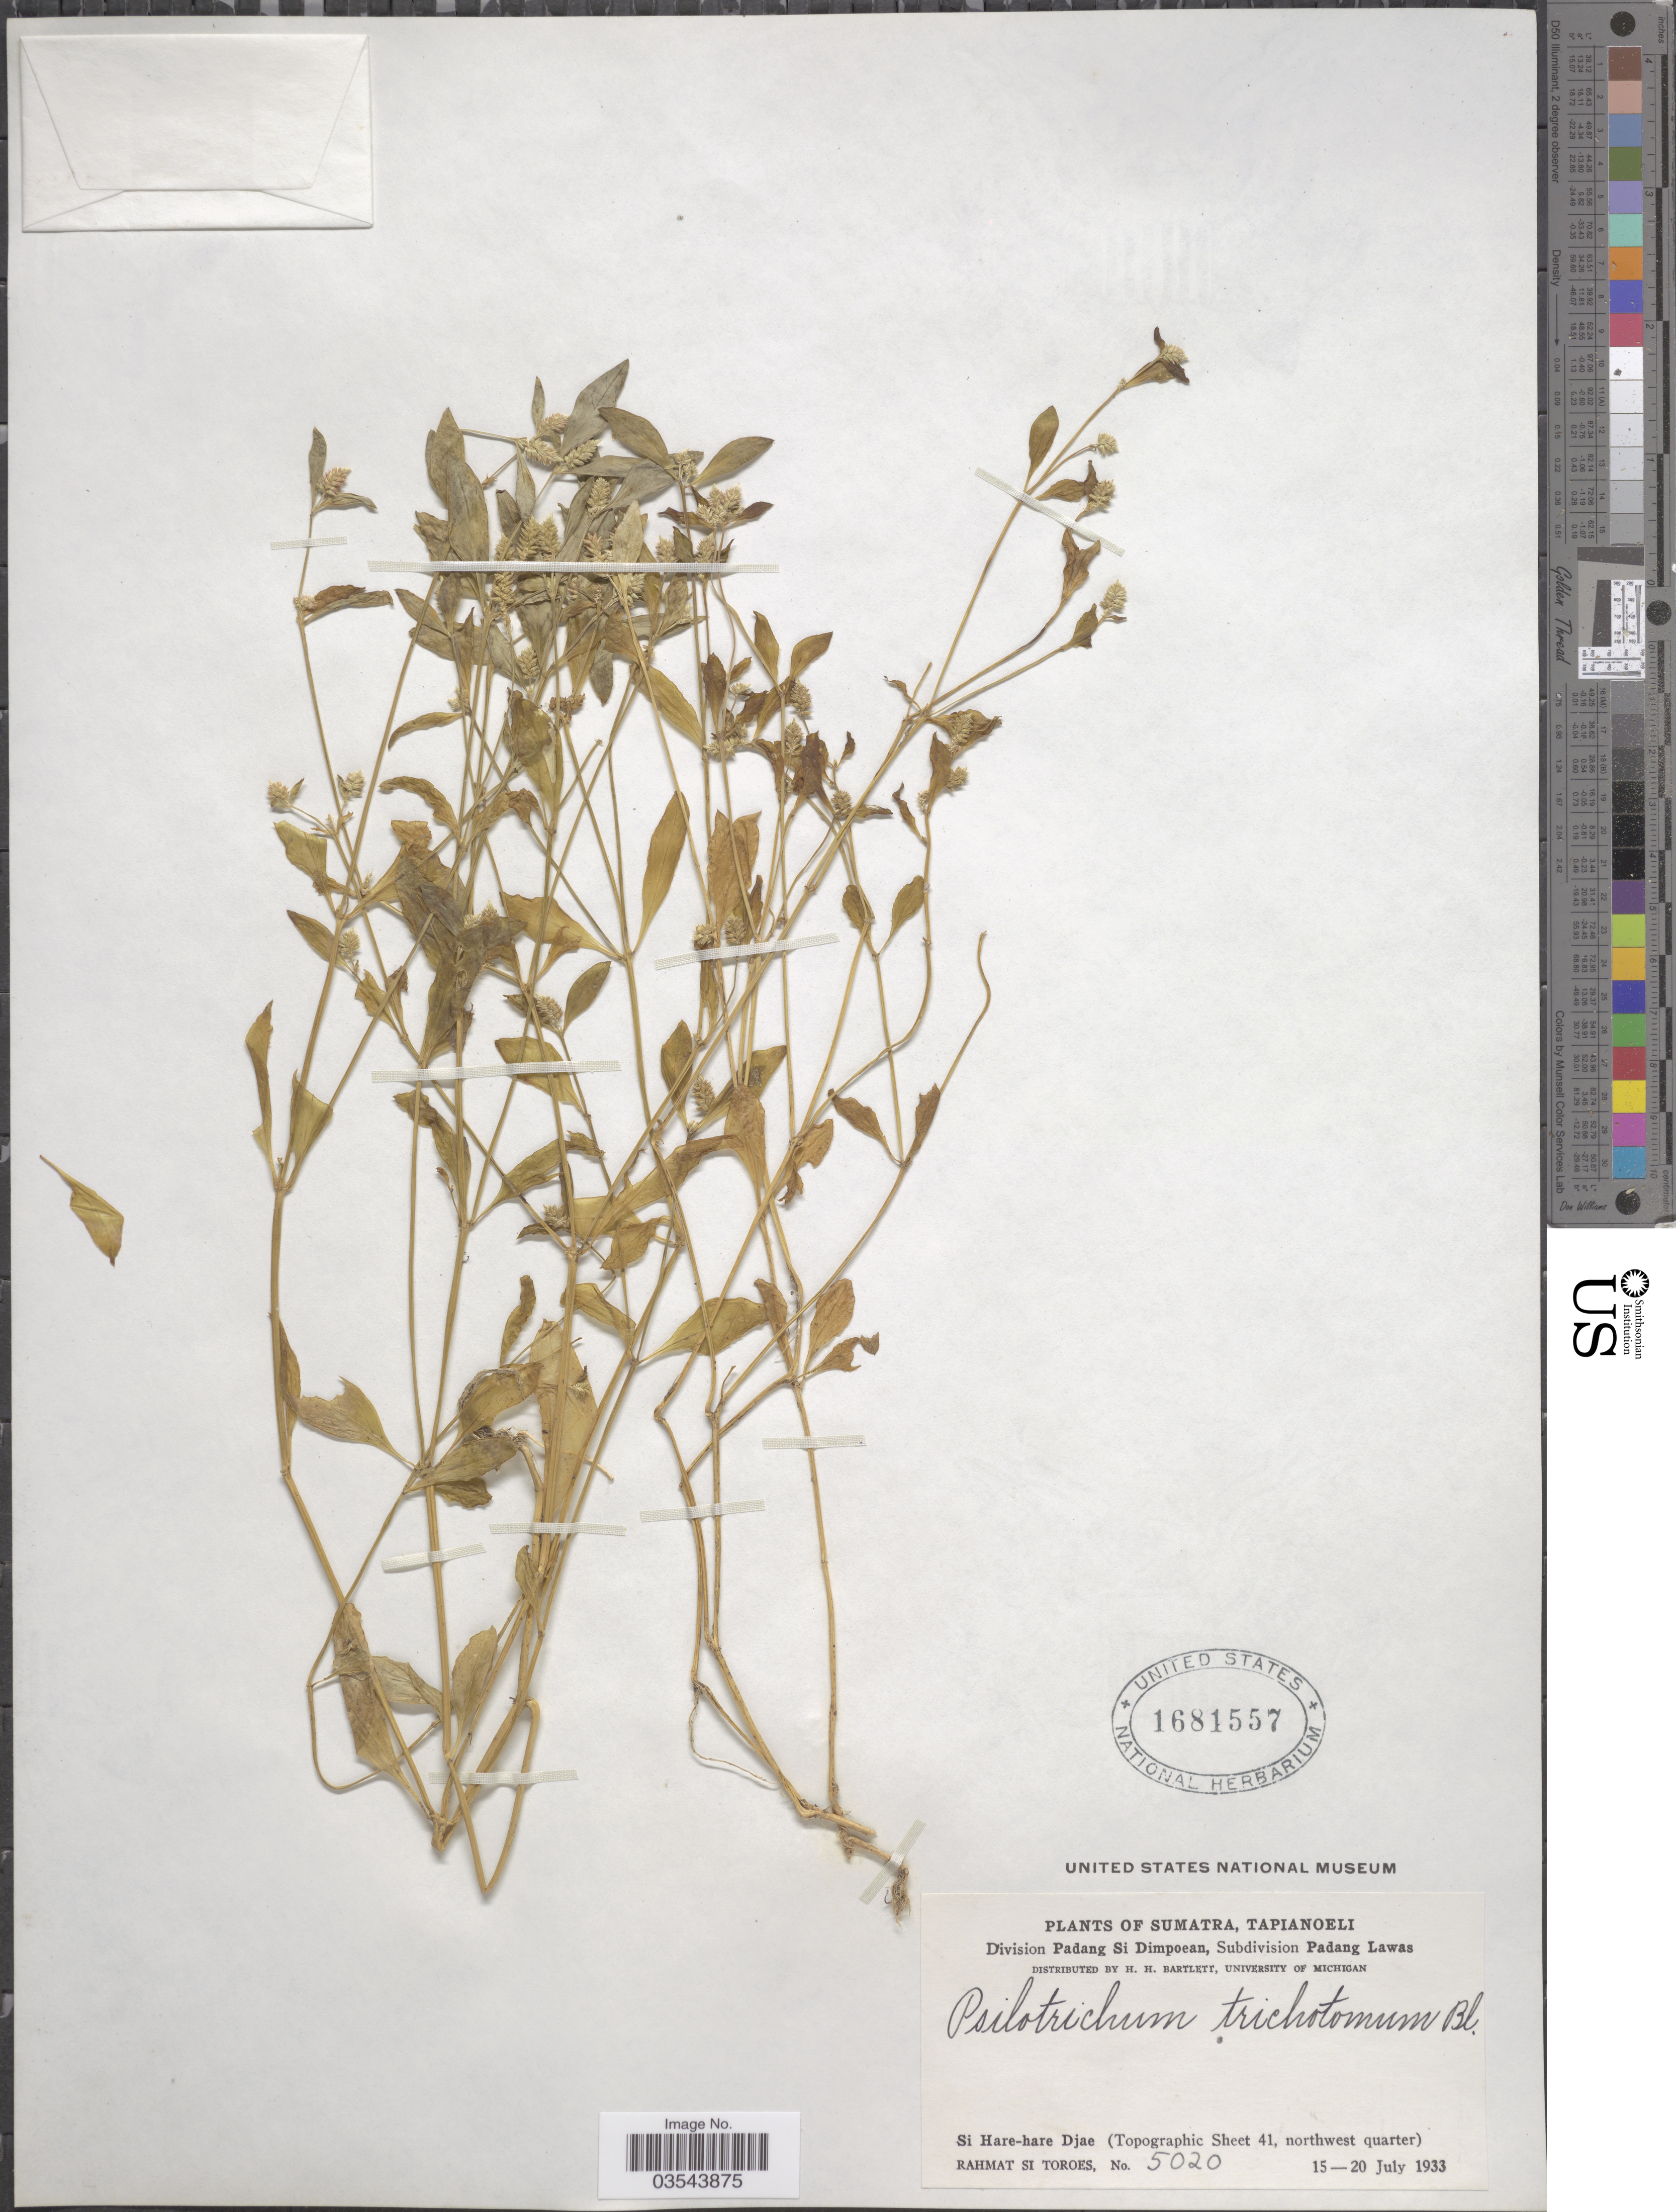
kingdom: Plantae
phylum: Tracheophyta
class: Magnoliopsida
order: Caryophyllales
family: Amaranthaceae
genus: Psilotrichum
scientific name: Psilotrichum ferrugineum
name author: (Roxb.) Moq.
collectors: Rahmat Si Boeea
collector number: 5020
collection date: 1933-07-15/1933-07-20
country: Indonesia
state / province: Sumatra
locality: Tapianoeli, Division Padang Si Dimpoean, Subdivision Padang Lawas. Si Hare-hare Djae (Topographic Sheet 41, northwest quarter).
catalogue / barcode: US 1681557